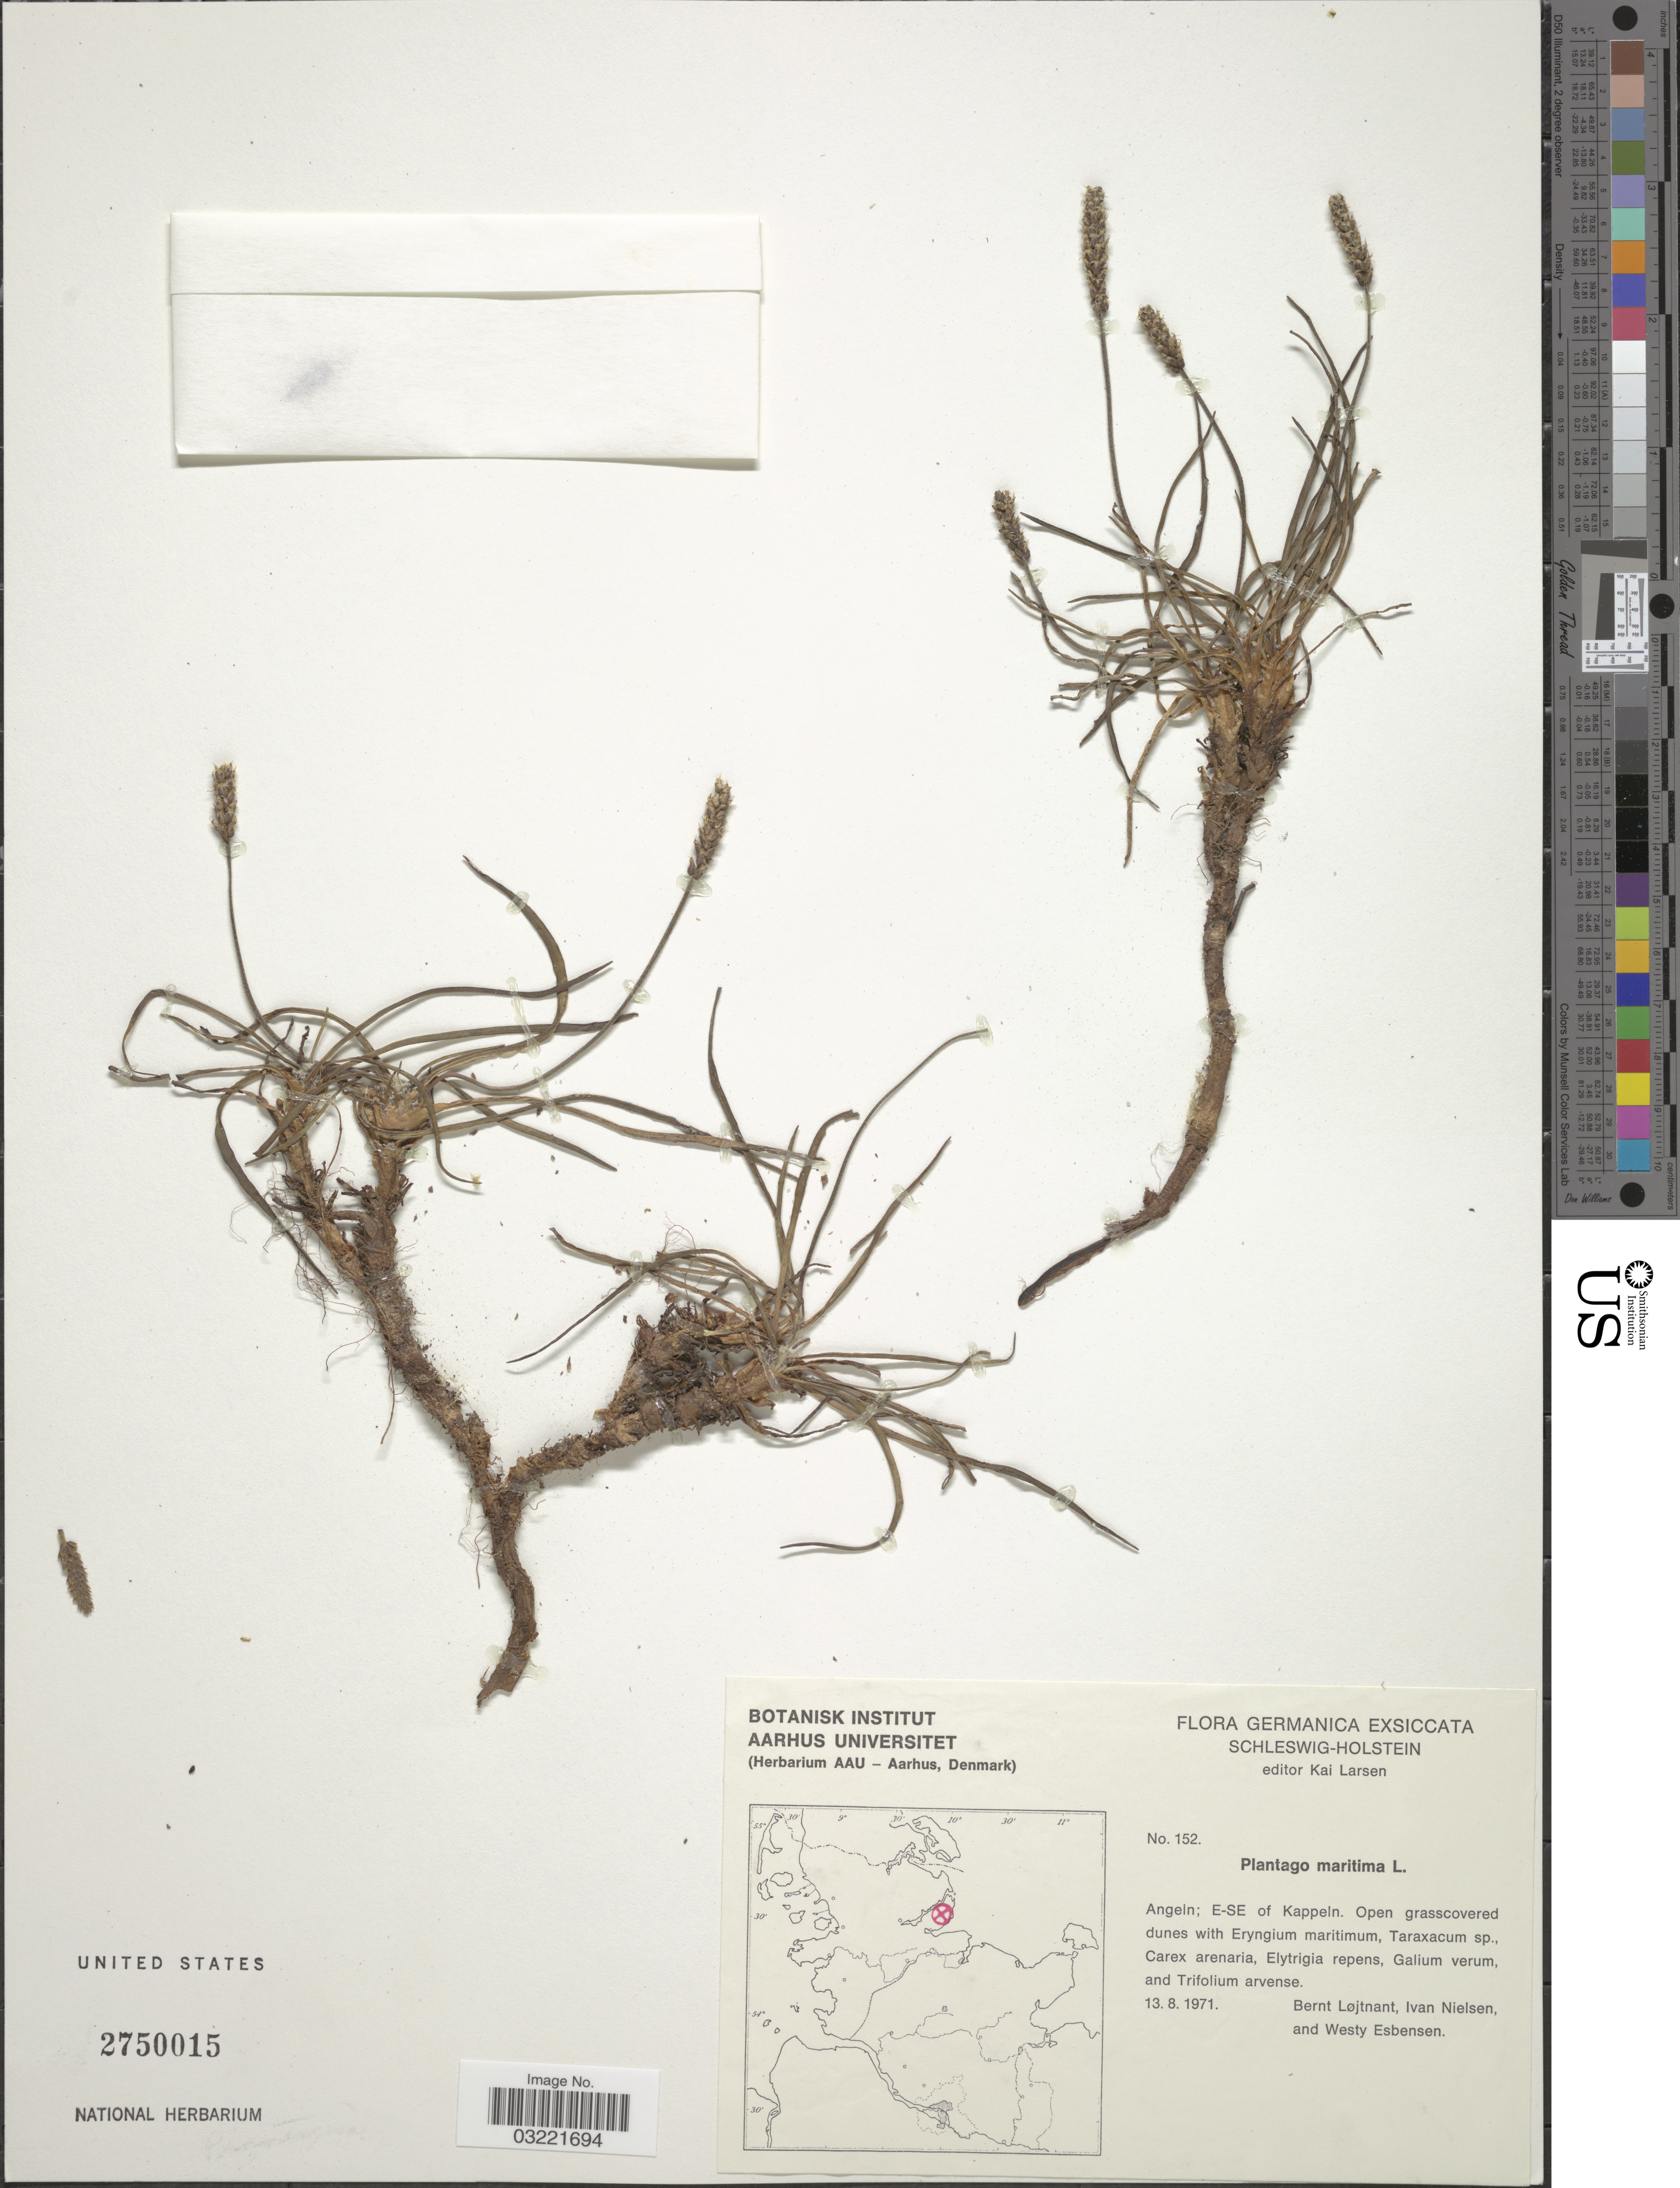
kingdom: Plantae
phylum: Tracheophyta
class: Magnoliopsida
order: Lamiales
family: Plantaginaceae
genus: Plantago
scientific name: Plantago maritima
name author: L.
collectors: B. Löjtnant, I. C. Nielsen & W. Esbensen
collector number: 152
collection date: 1971-08-13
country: Germany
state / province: Schleswig-Holstein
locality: Angein; E-SE of Kappeln.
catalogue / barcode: US 2750015